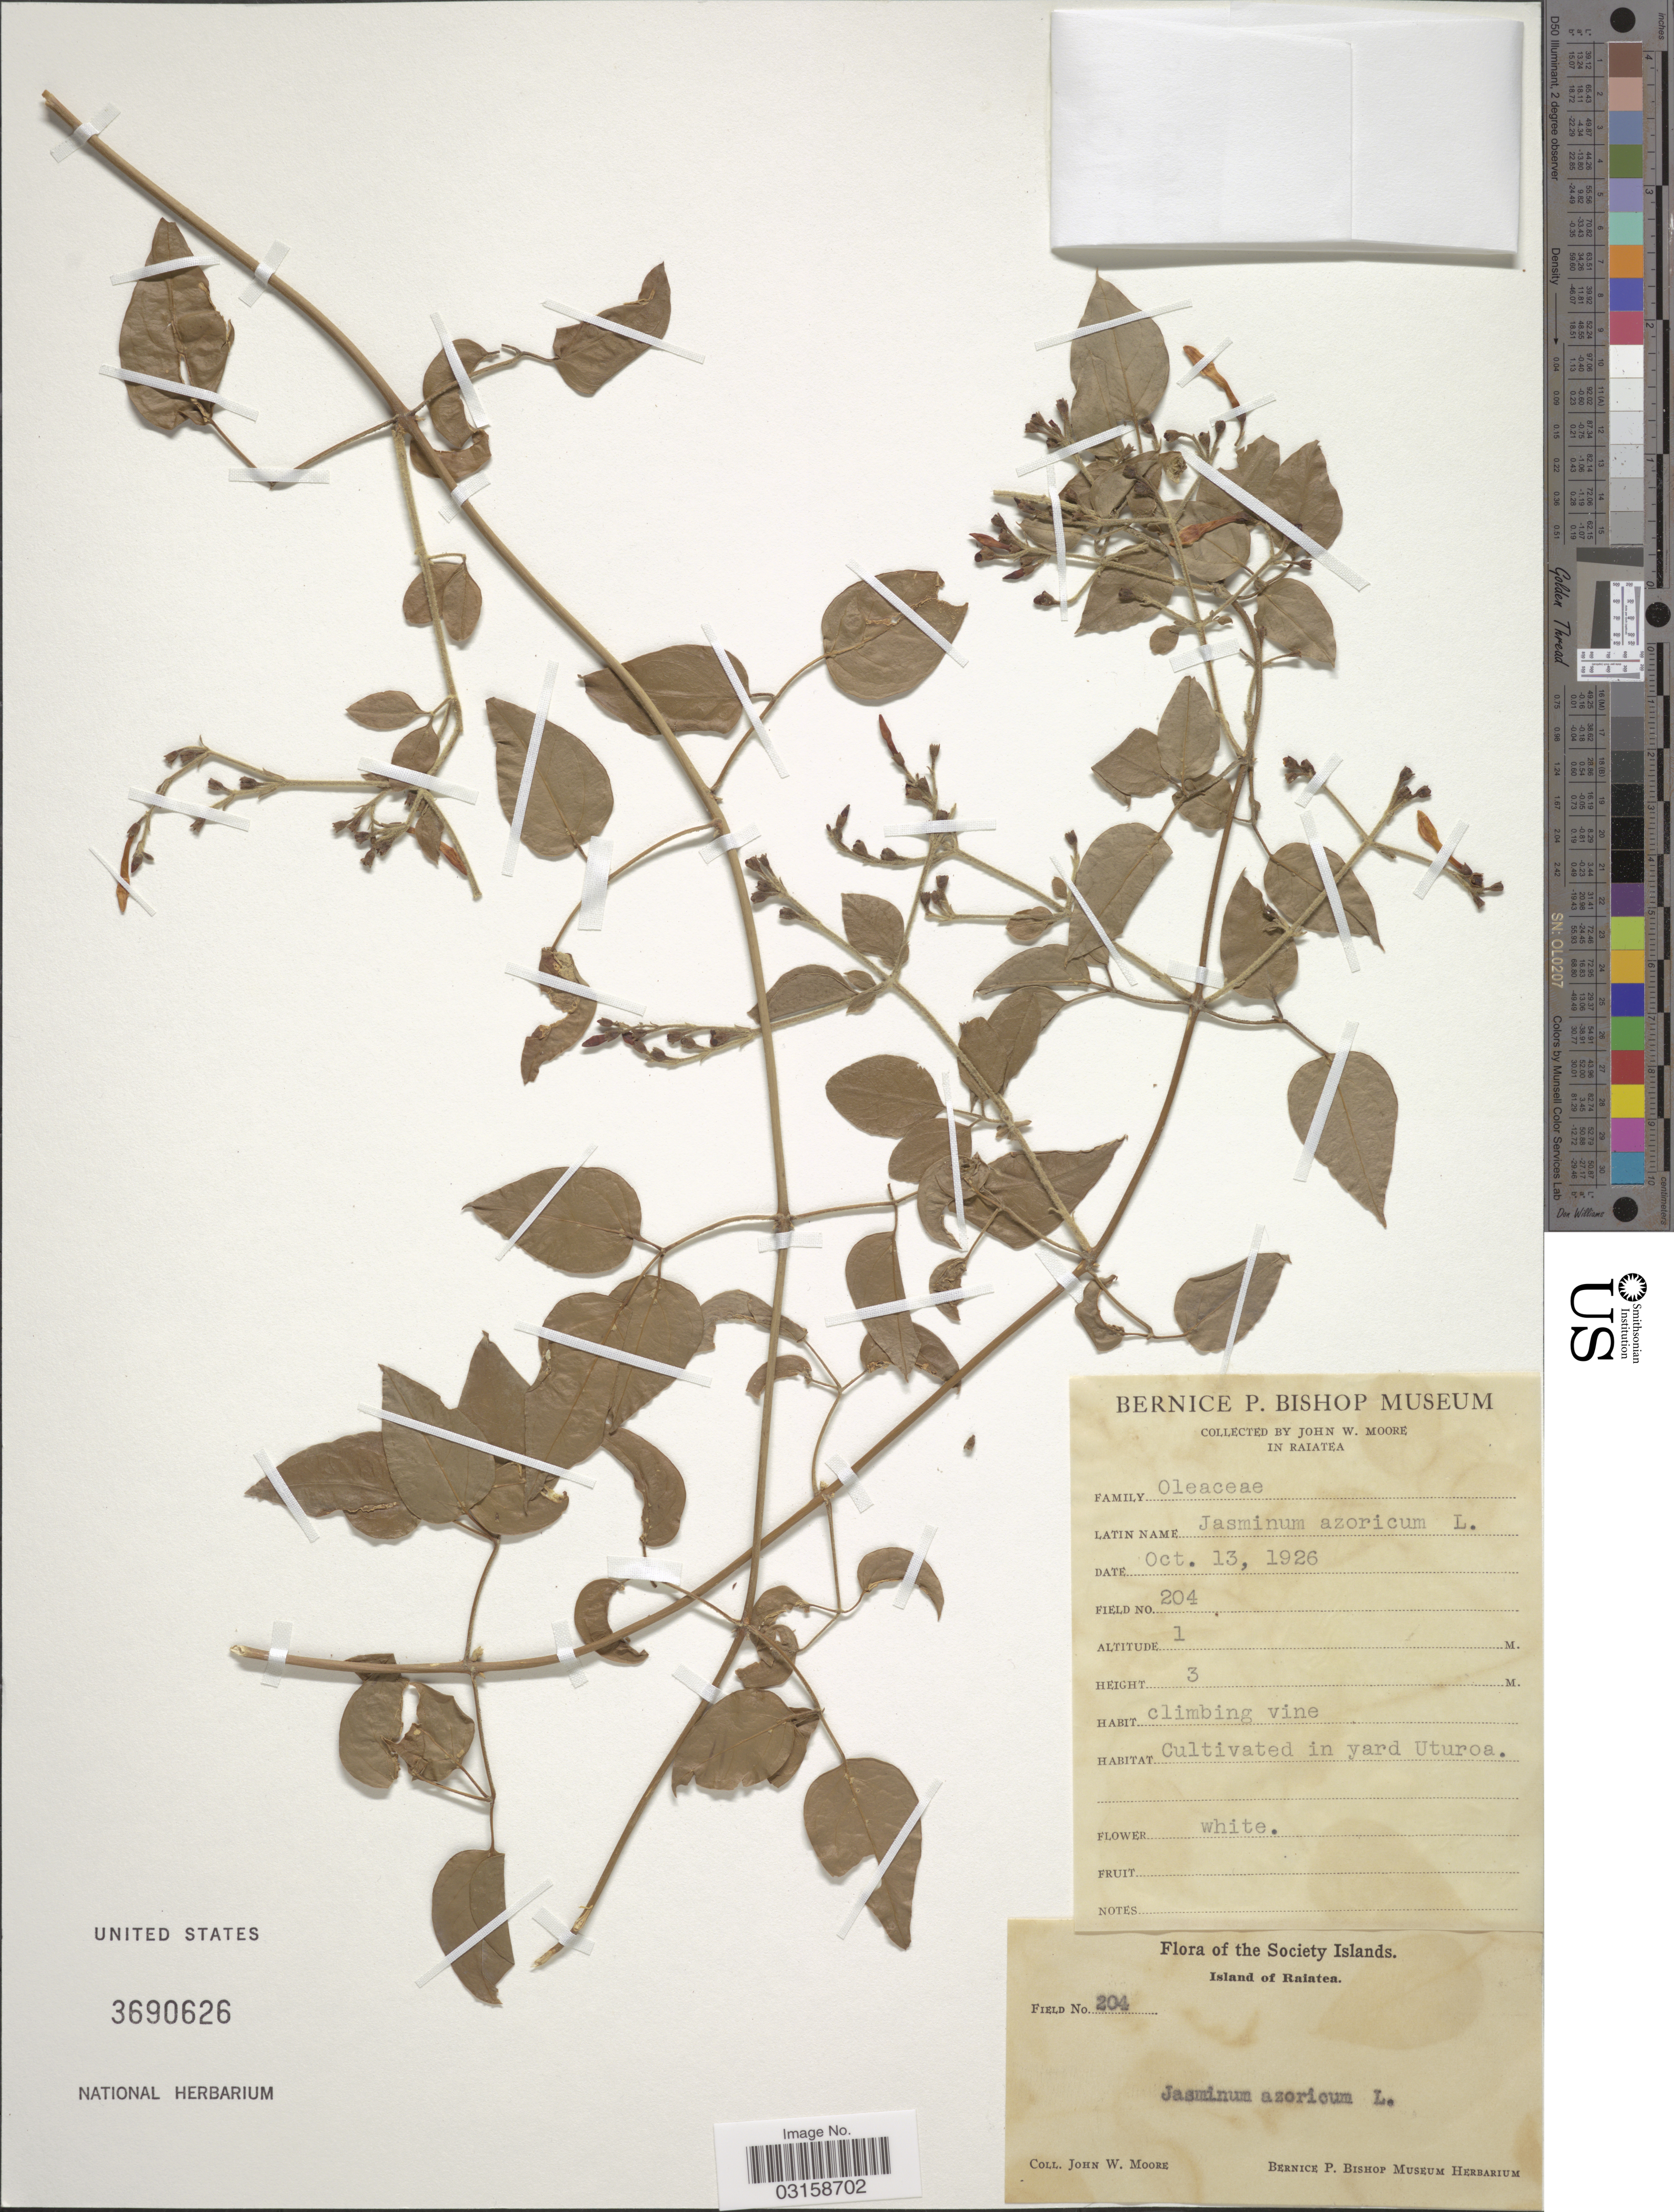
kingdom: Plantae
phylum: Tracheophyta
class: Magnoliopsida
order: Lamiales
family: Oleaceae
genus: Jasminum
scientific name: Jasminum azoricum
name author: L.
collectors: J. Moore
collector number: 204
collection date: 1926-10-13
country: French Polynesia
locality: Society Islands. Island of Raiateai. Yard Uturoa.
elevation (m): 1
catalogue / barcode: US 3690626